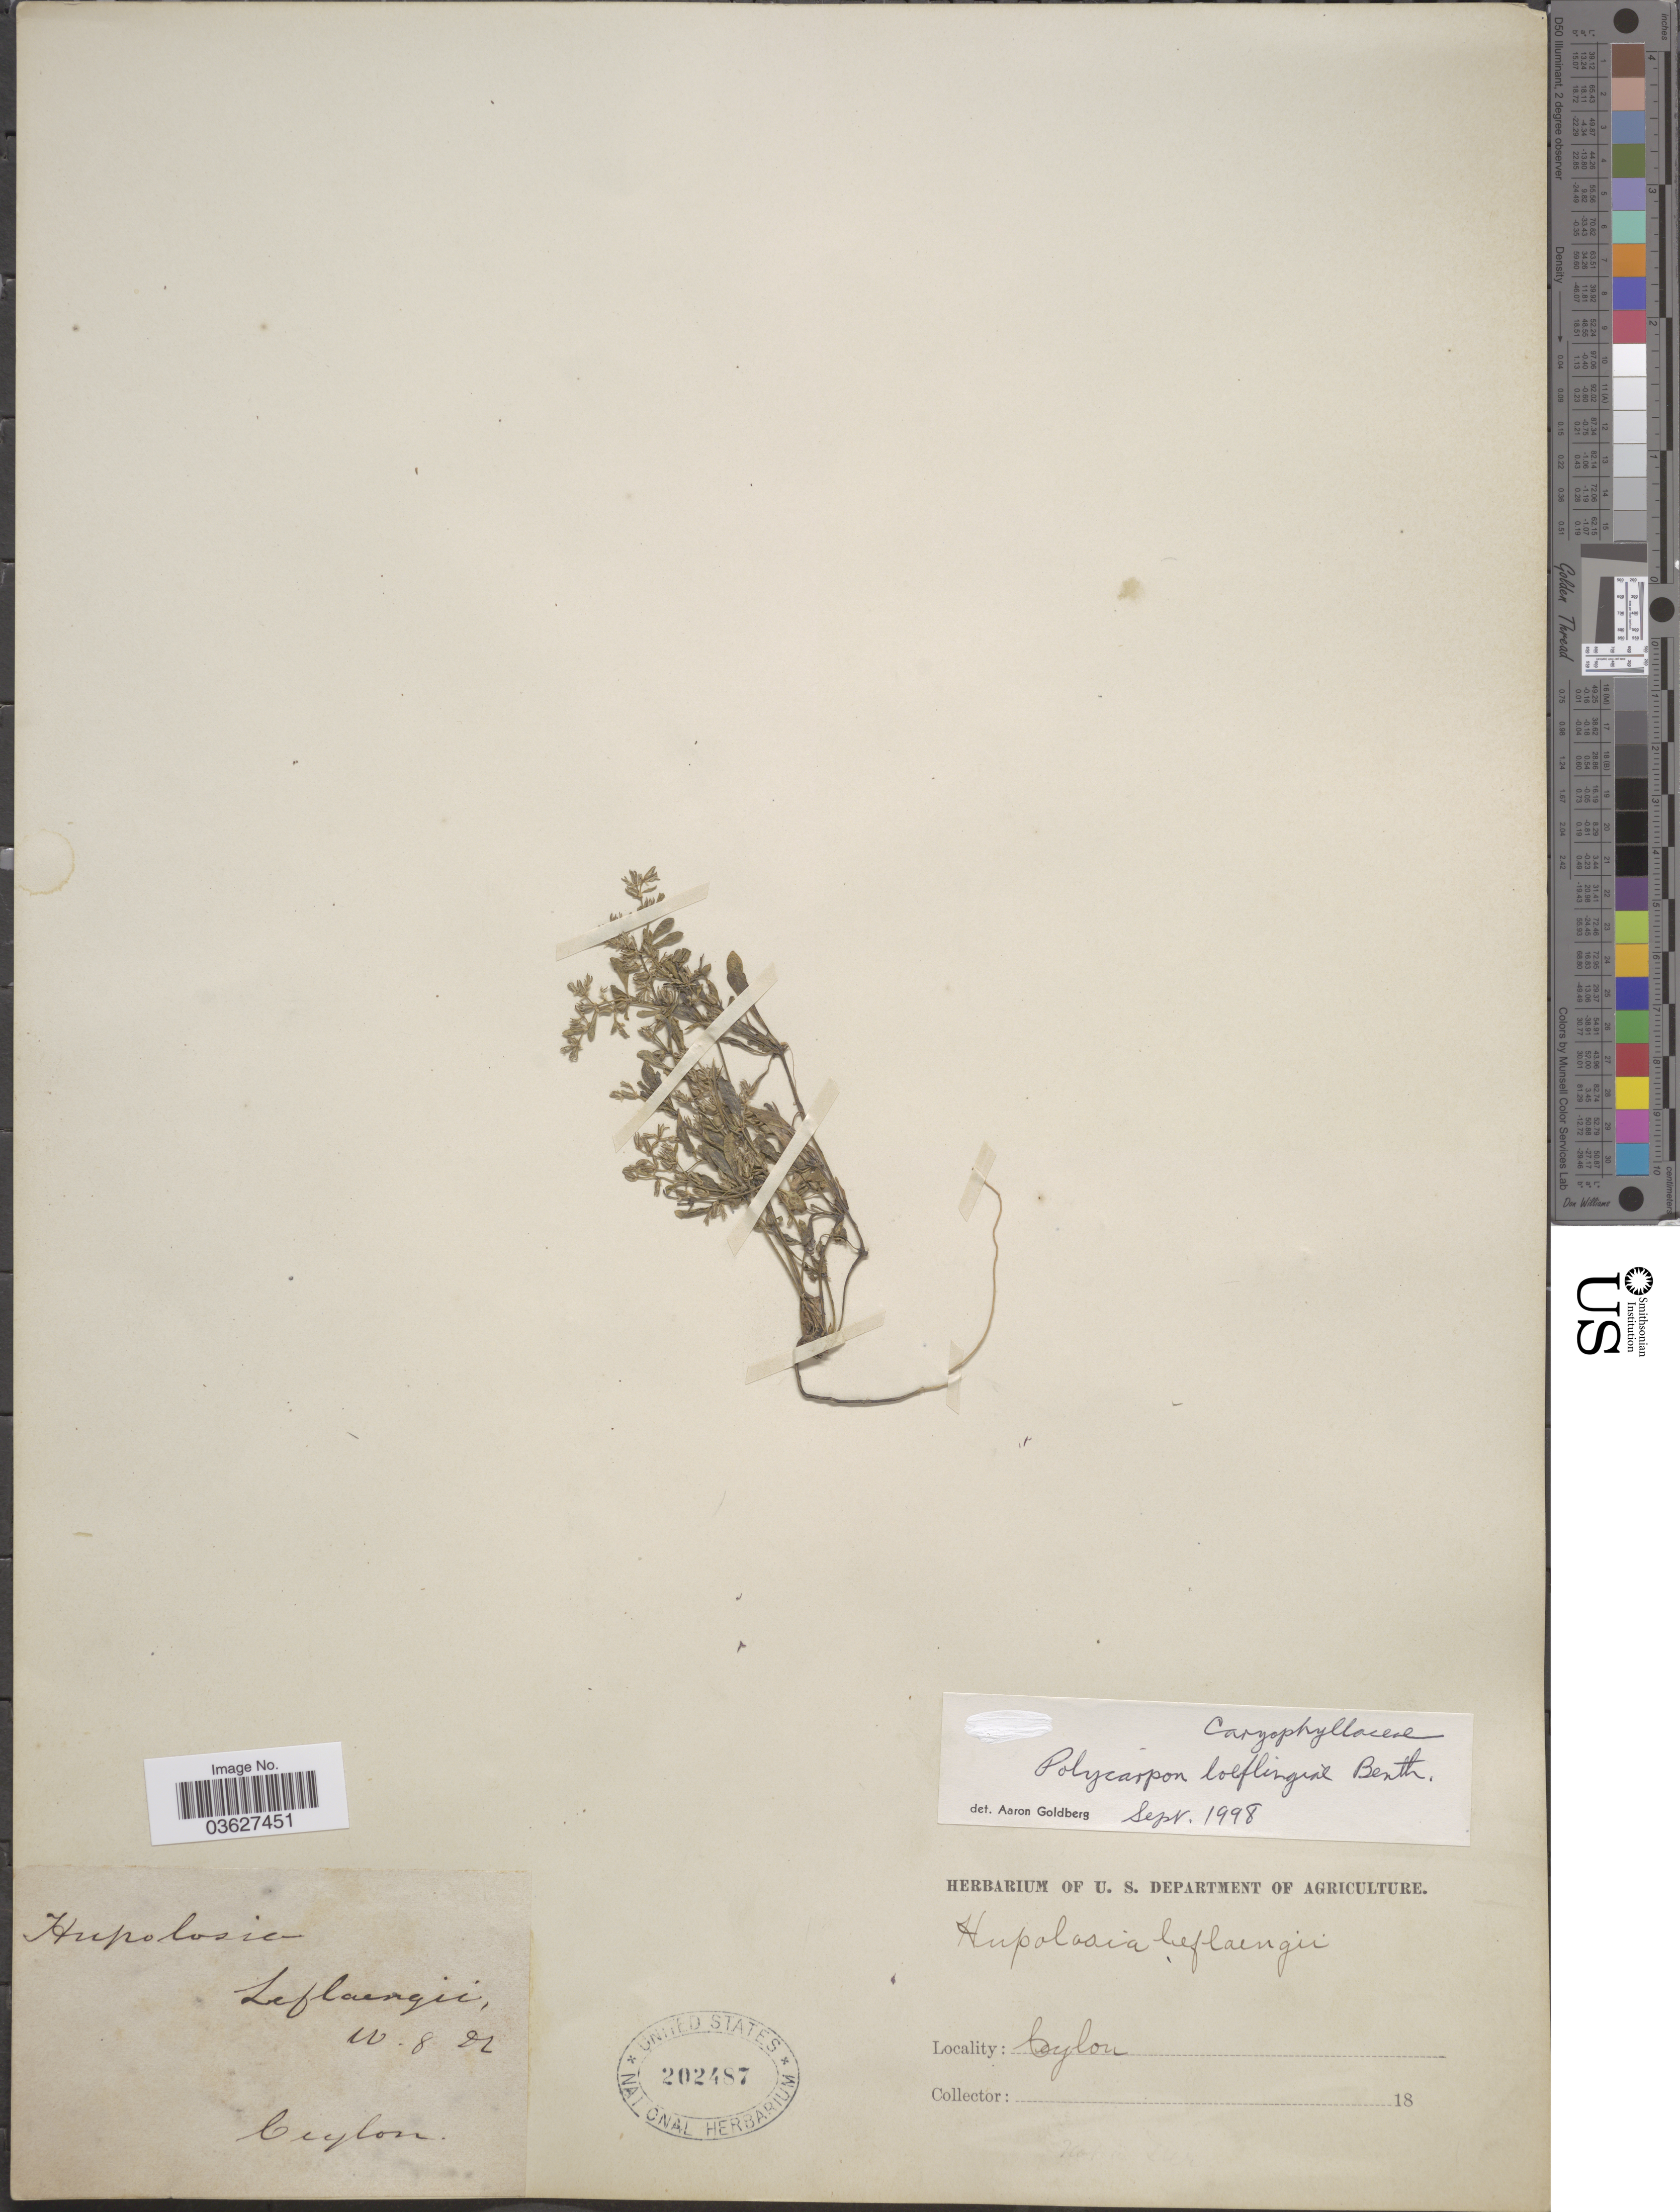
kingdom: Plantae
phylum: Tracheophyta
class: Magnoliopsida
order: Caryophyllales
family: Caryophyllaceae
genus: Polycarpon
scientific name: Polycarpon prostratum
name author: (Forssk.) Asch. & Schweinf.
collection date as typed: Transcribed d/m/y: 10/8/92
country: Sri Lanka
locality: Ceylon.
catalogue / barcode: US 202487